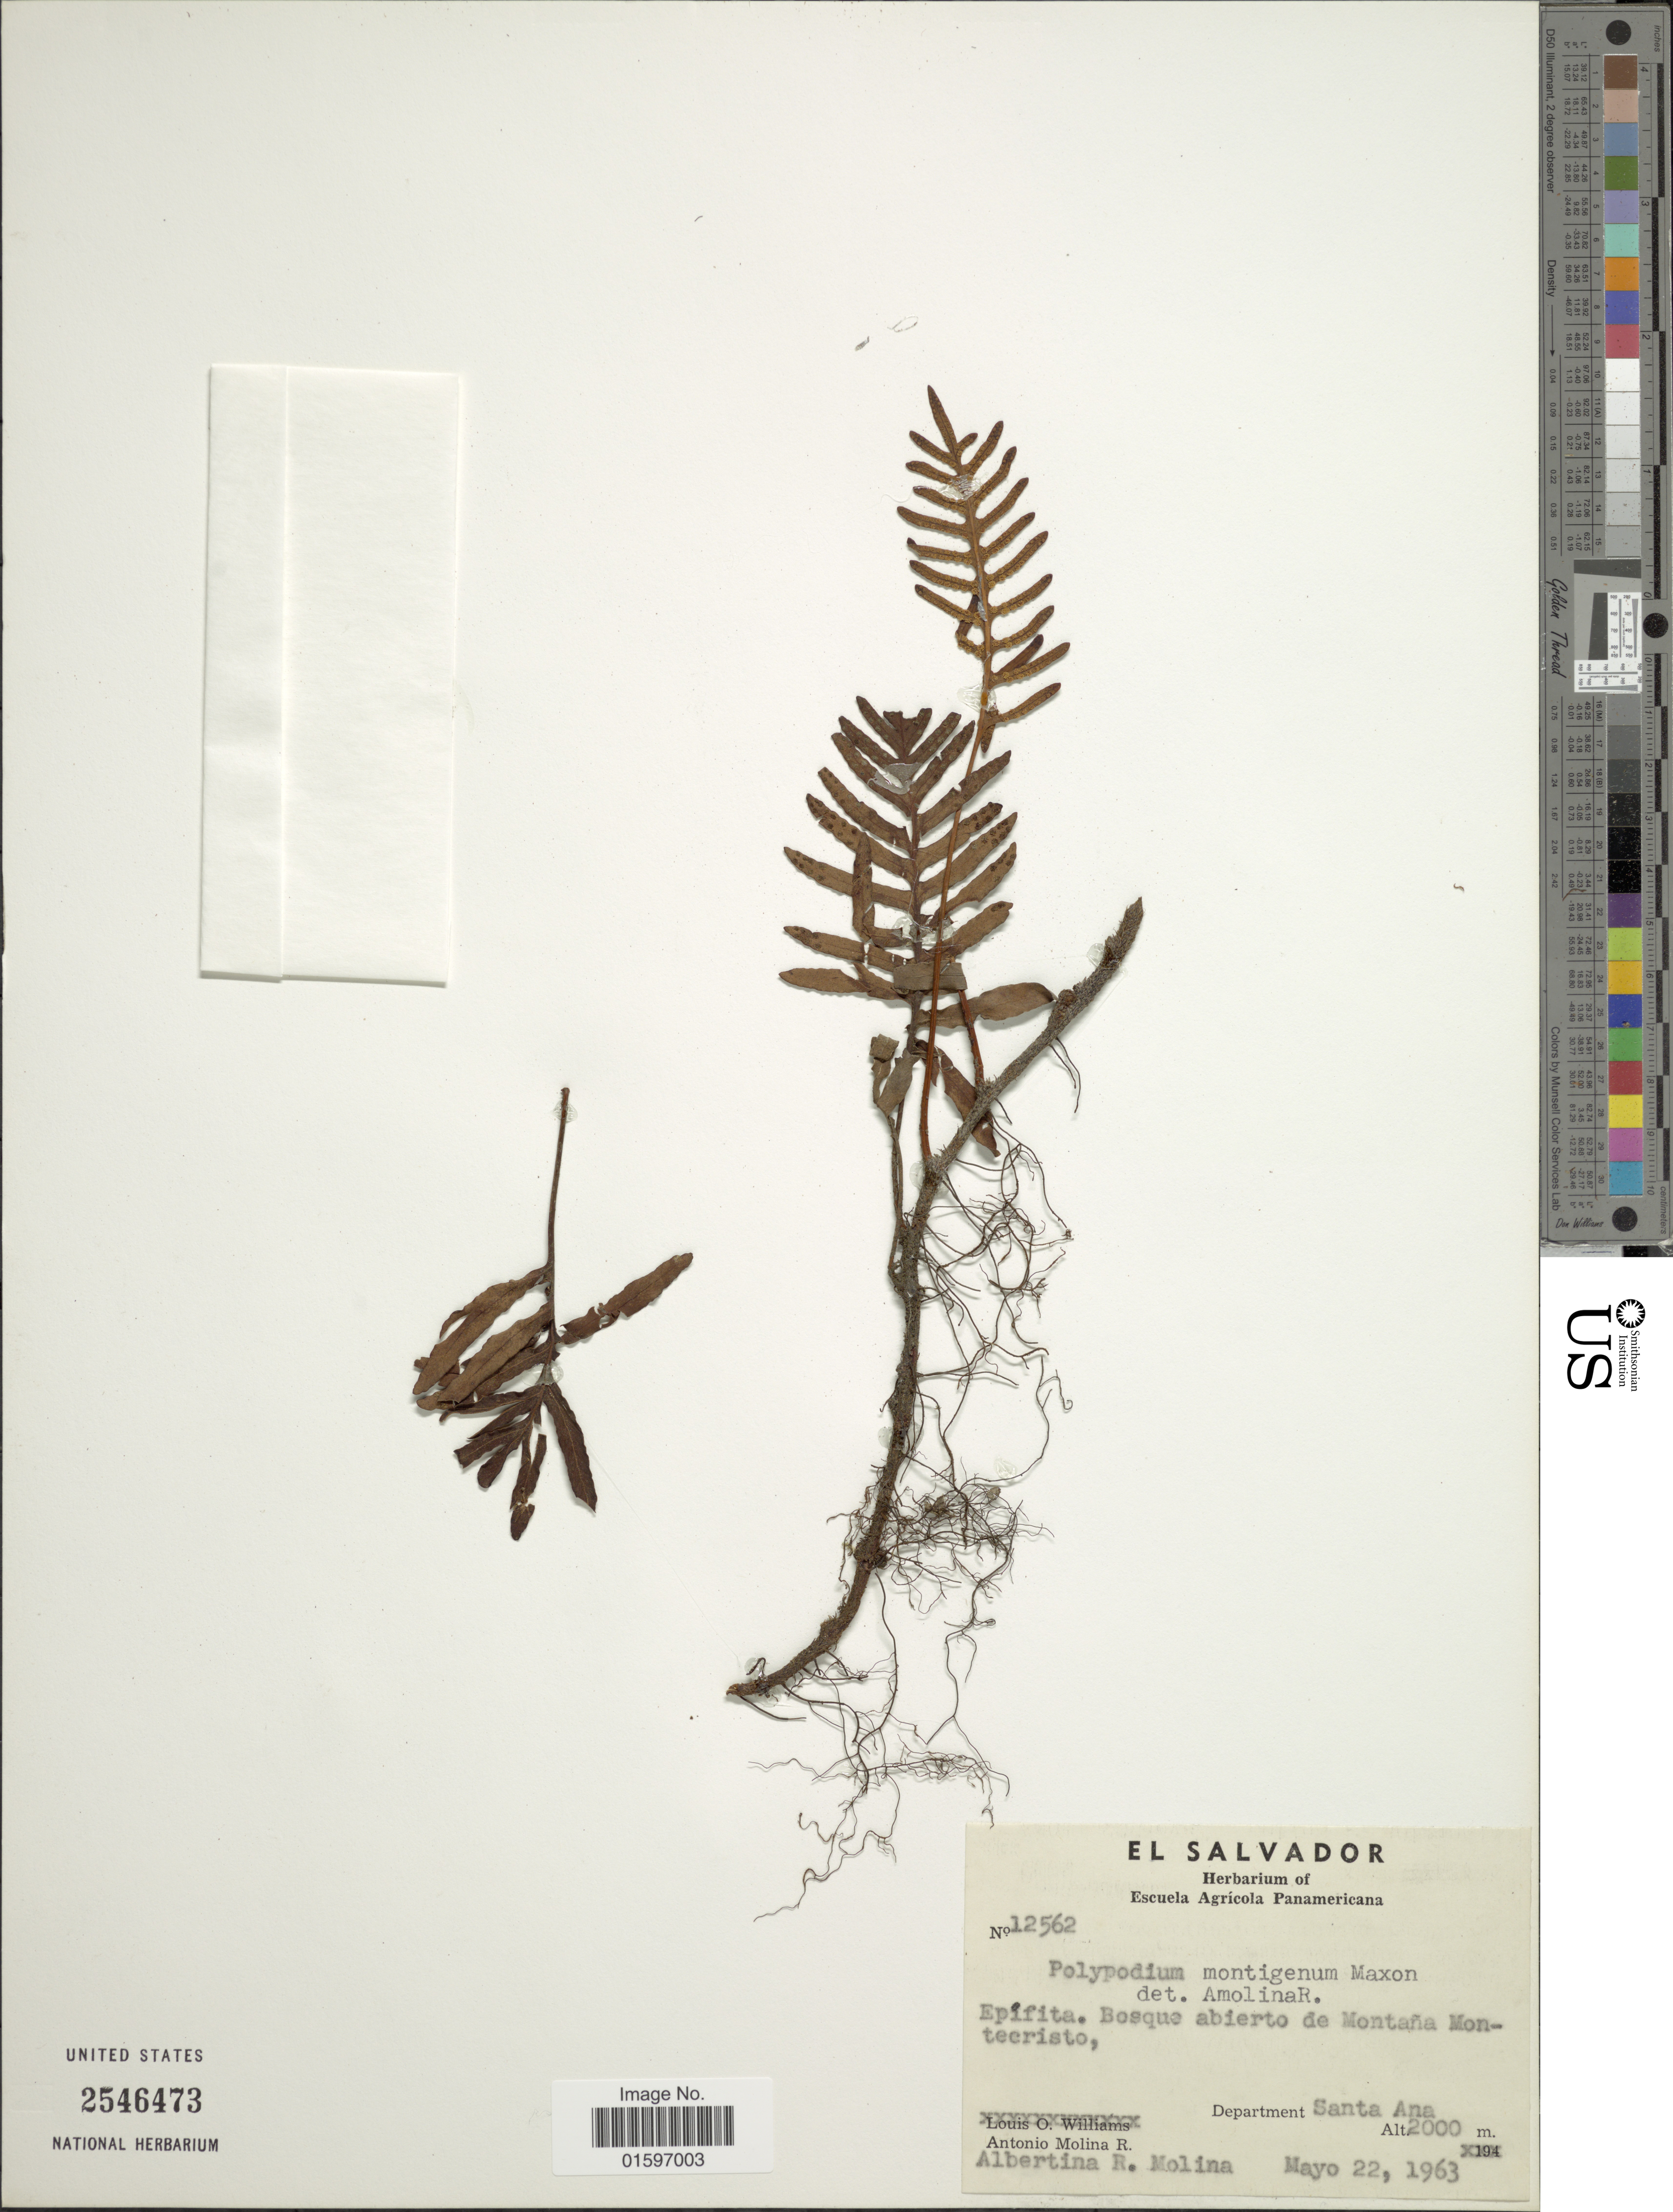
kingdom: Plantae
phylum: Tracheophyta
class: Polypodiopsida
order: Polypodiales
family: Polypodiaceae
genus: Pleopeltis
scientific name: Pleopeltis alansmithii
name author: (R.C. Moran)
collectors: A. Molina R. & A. R. Molina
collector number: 12562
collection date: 1963-05-22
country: El Salvador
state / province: Santa Ana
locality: Bosque abierto de Montaña Montecristo, Department Santa Ana.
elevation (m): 2000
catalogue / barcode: US 2546473